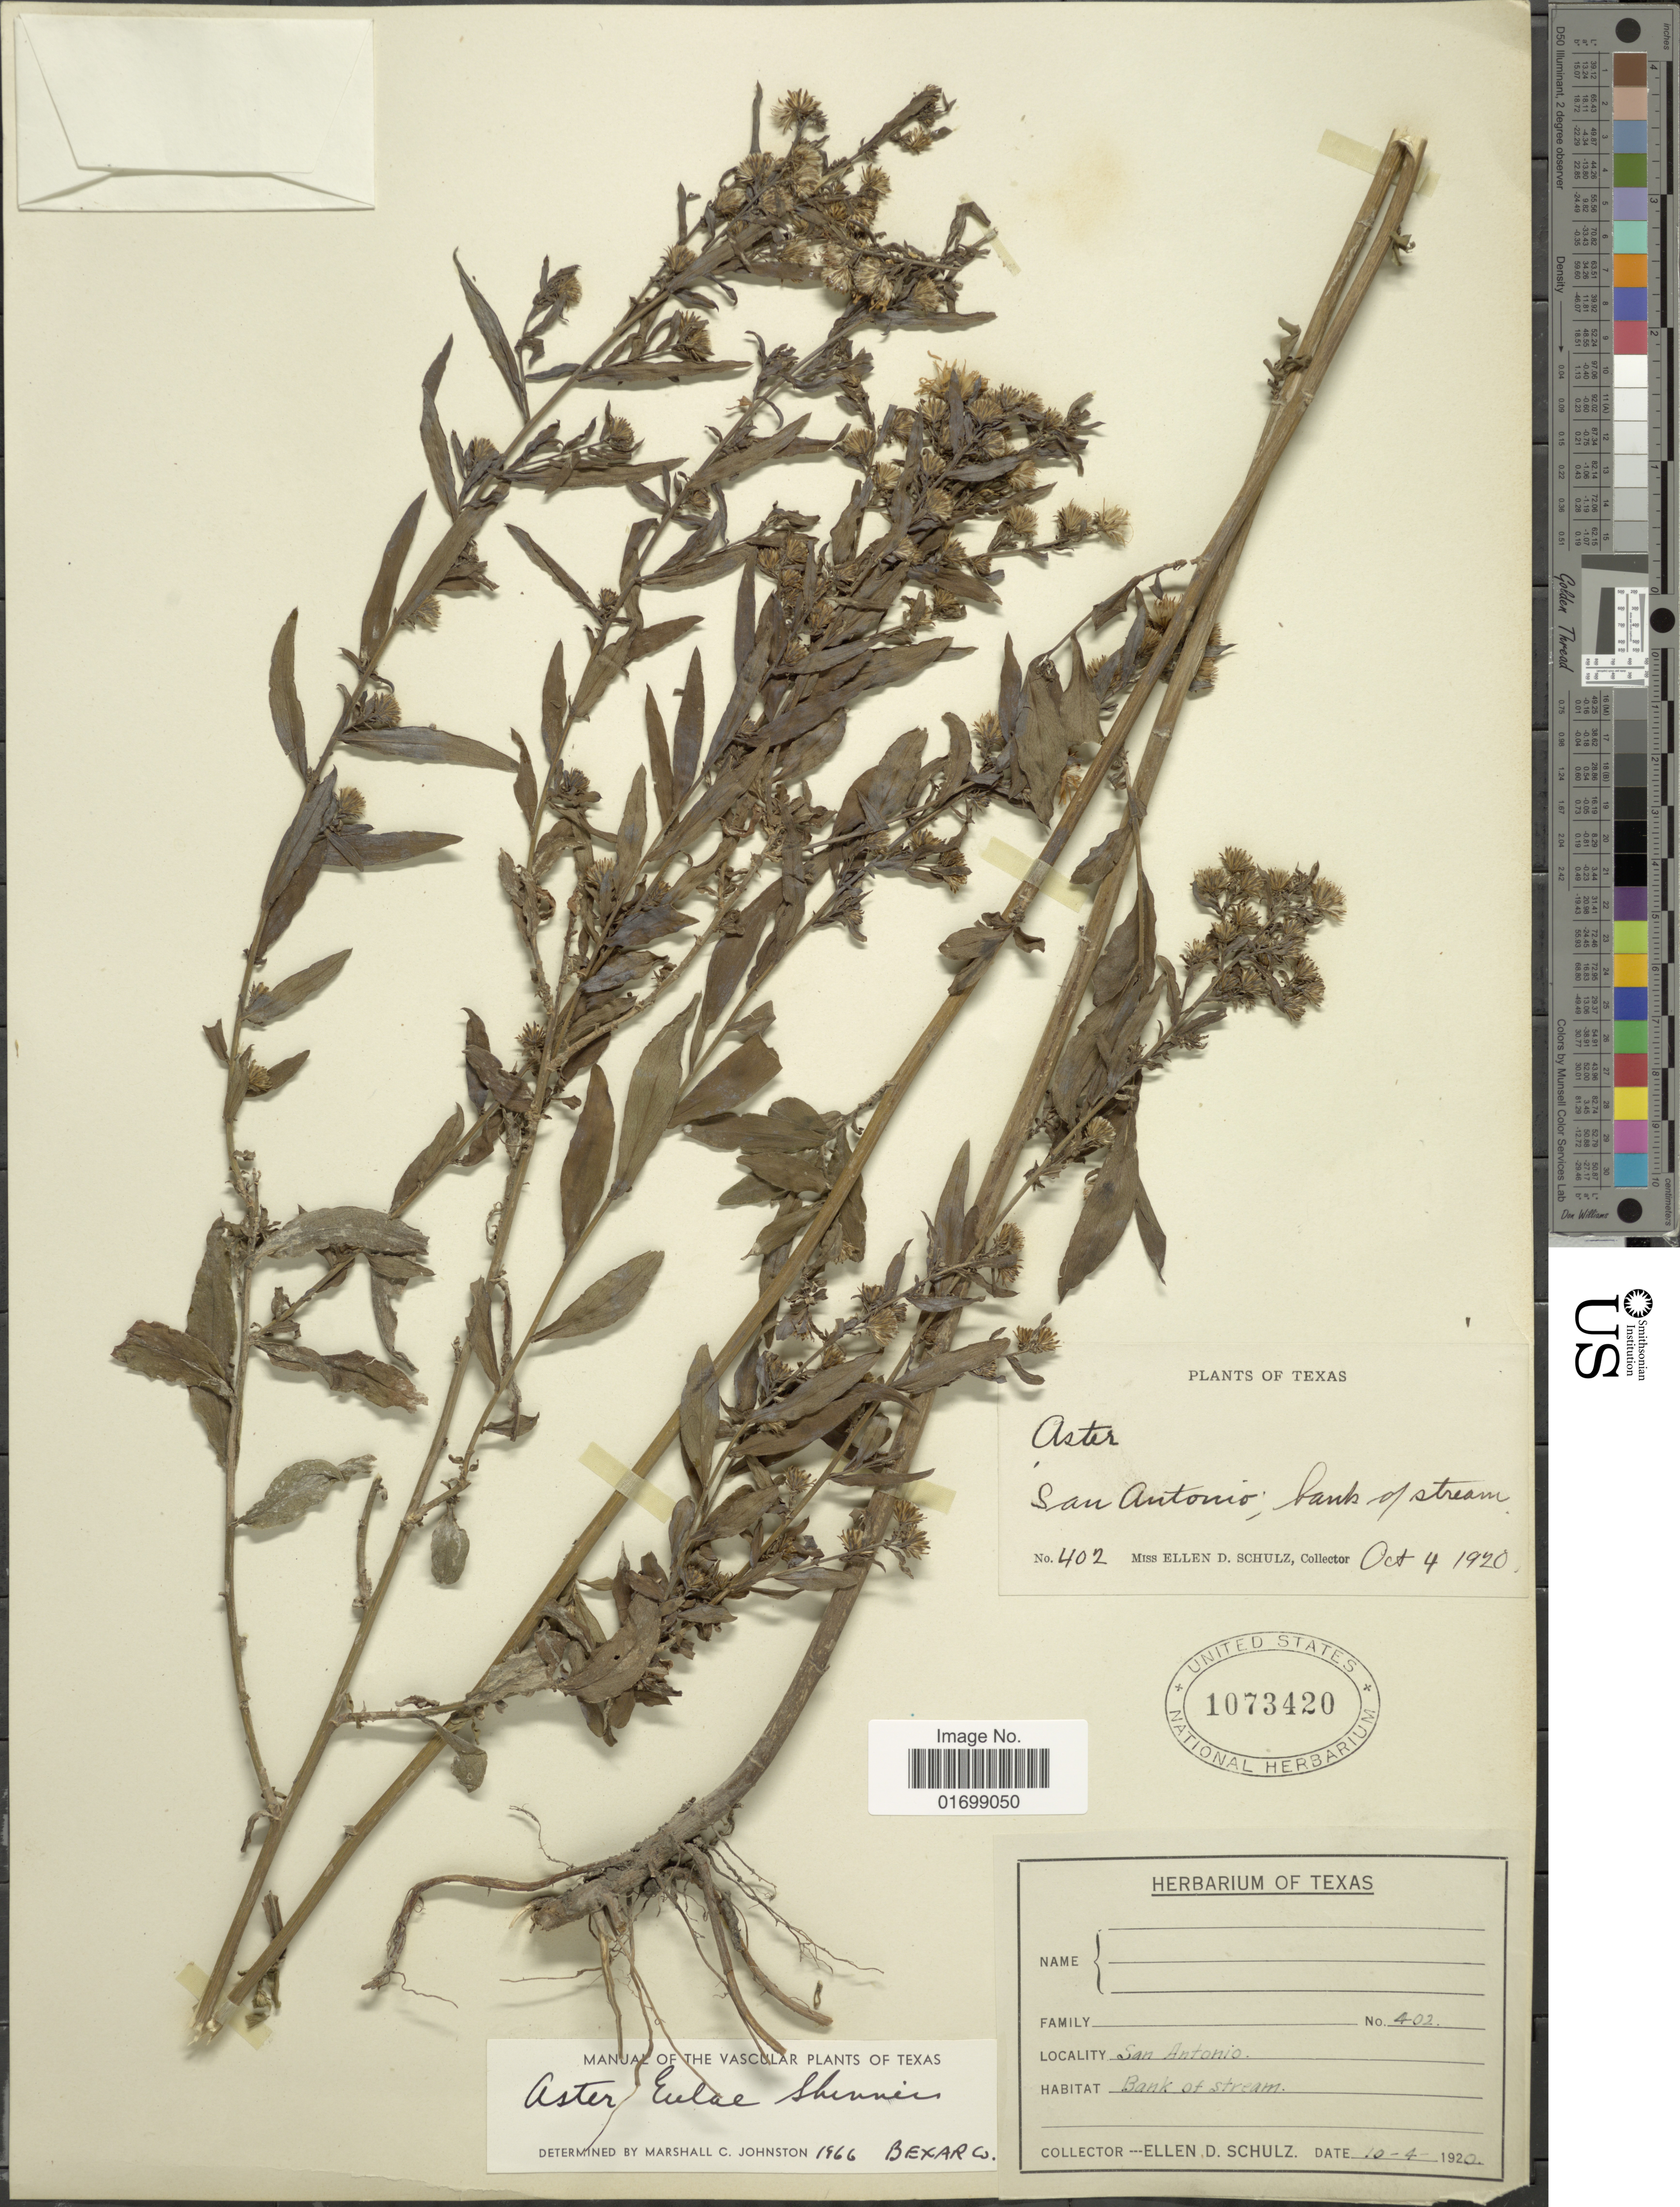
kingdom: Plantae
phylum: Tracheophyta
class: Magnoliopsida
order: Asterales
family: Asteraceae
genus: Symphyotrichum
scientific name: Symphyotrichum eulae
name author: (Shinners) G.L. Nesom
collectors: E. D. Schulz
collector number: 402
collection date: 1920-04-10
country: United States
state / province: Texas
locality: San Antonio, Bank of stream.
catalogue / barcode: US 1073420